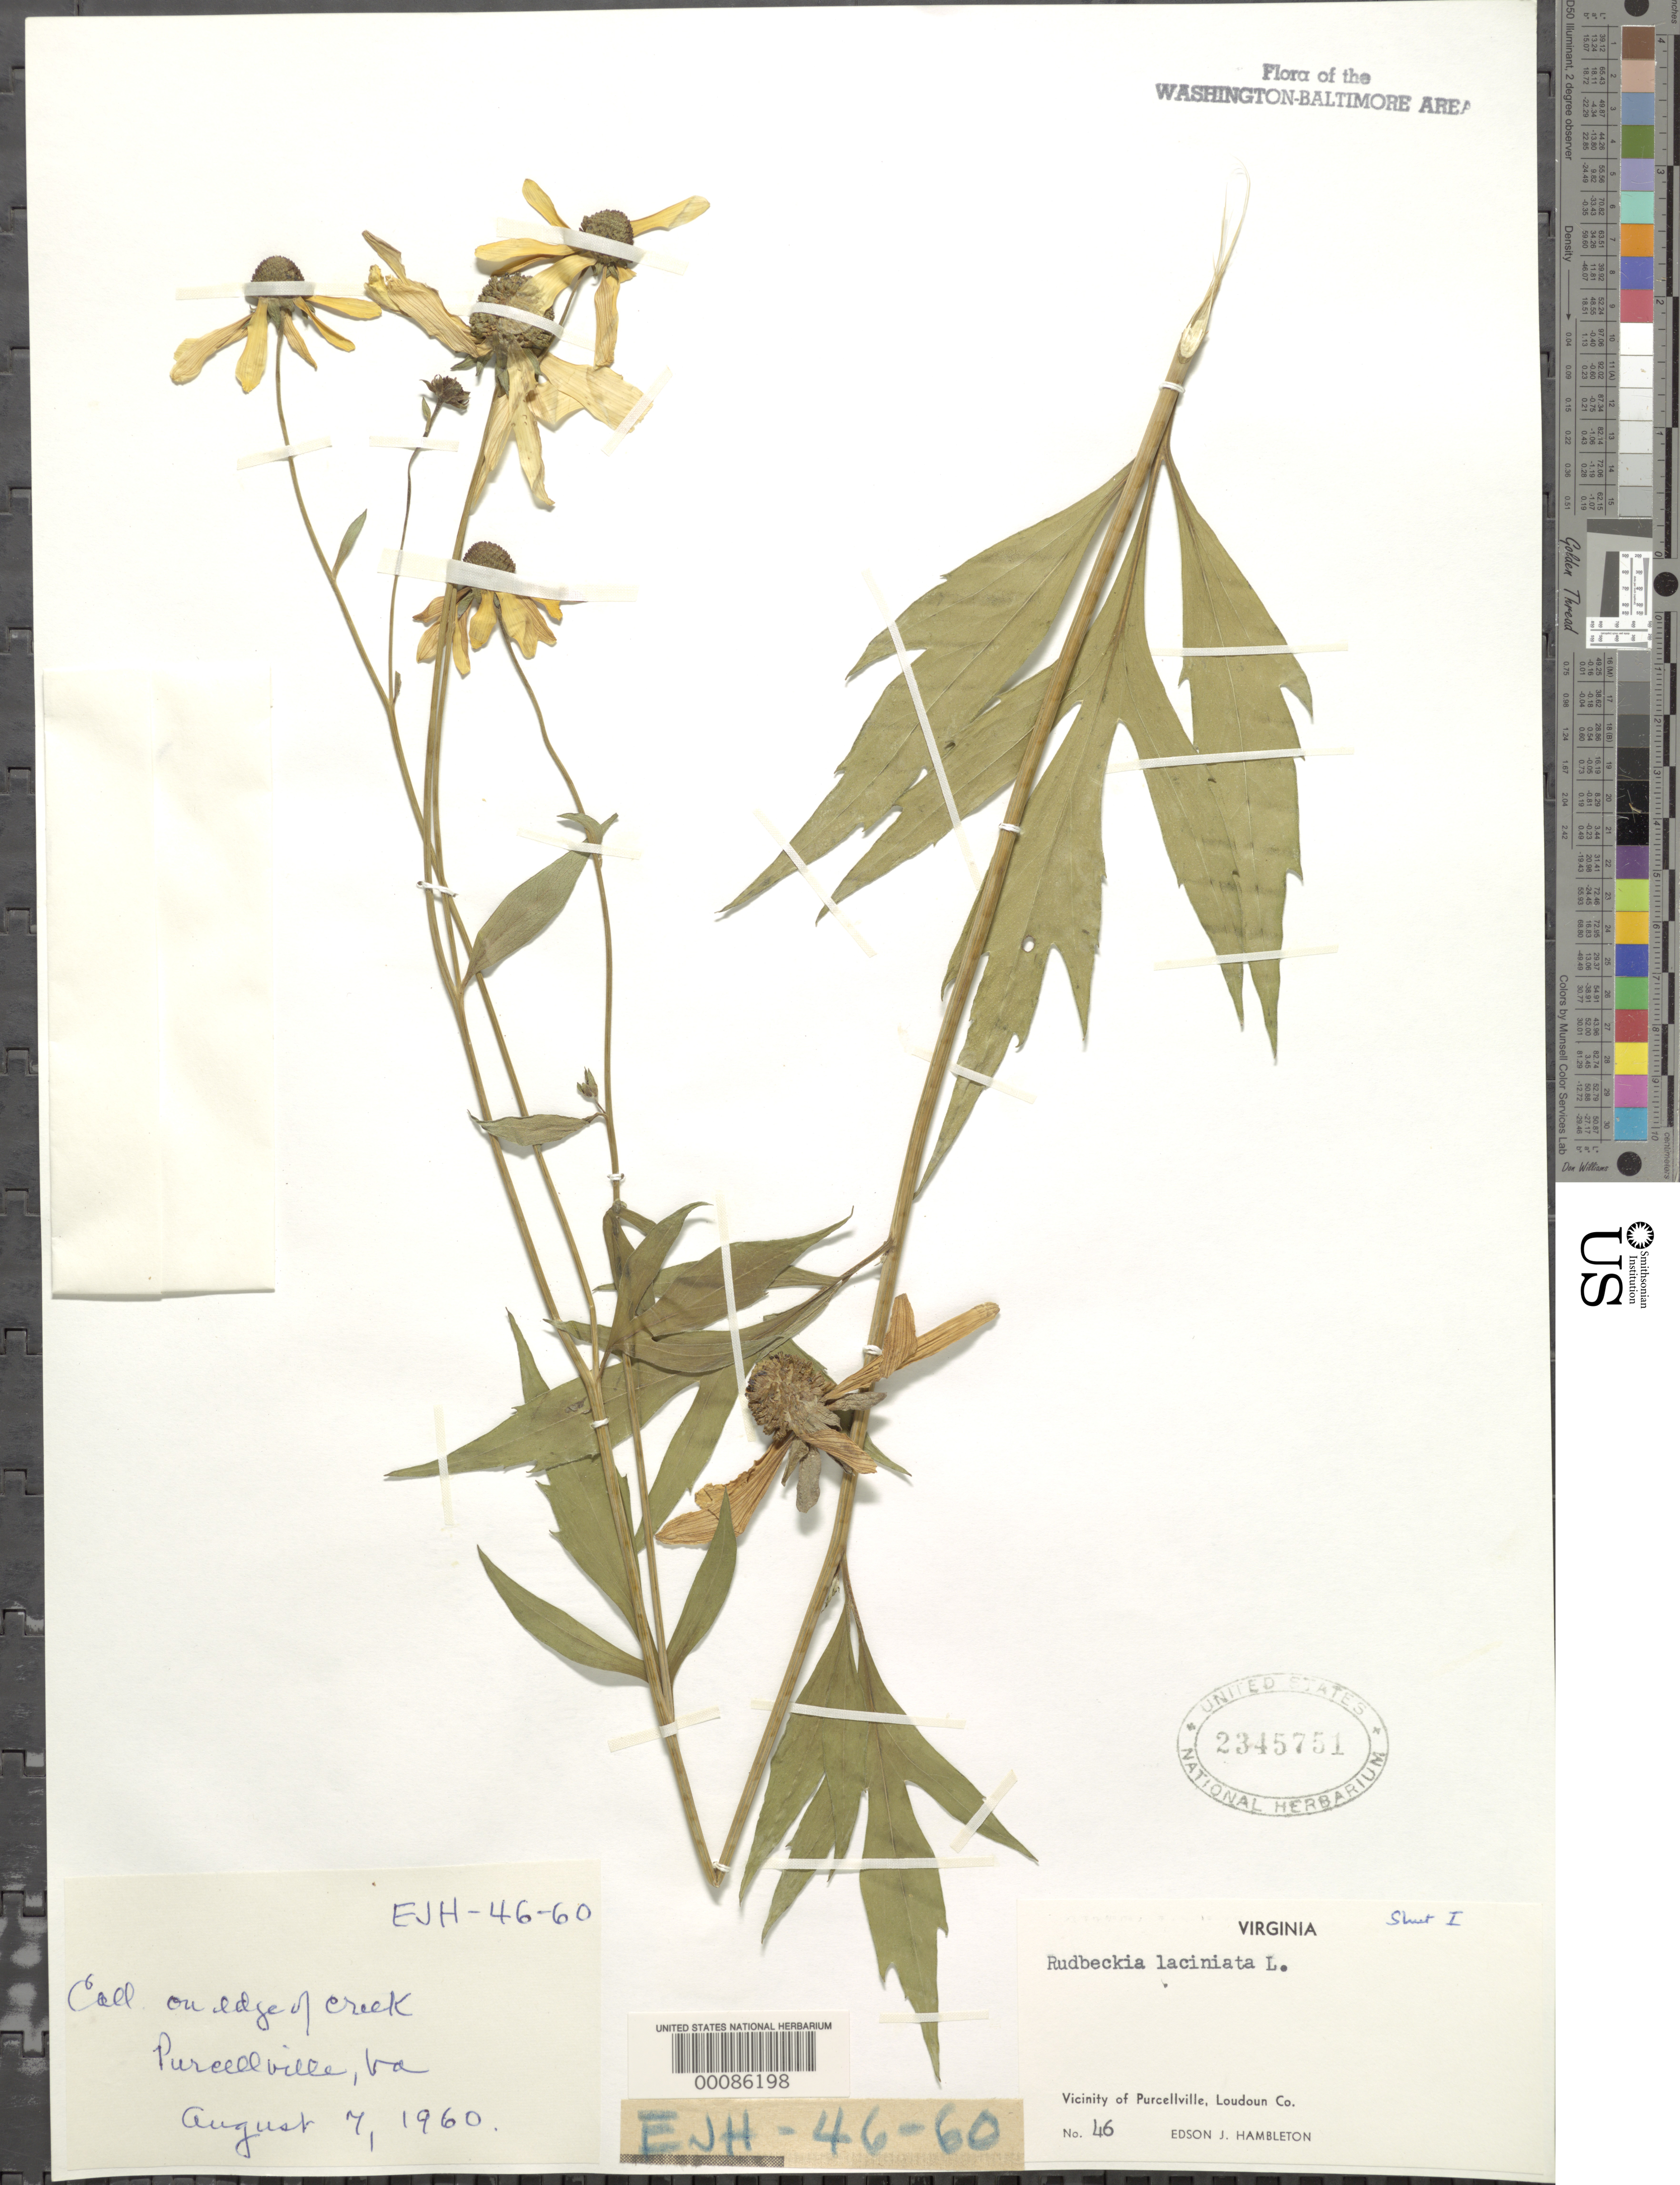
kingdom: Plantae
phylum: Tracheophyta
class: Magnoliopsida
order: Asterales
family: Asteraceae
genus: Rudbeckia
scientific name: Rudbeckia laciniata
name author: L.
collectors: E. Hambleton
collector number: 46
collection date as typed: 07 Aug 1960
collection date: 1960-08-07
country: United States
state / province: Virginia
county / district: Loudoun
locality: Purcellville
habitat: Creek edge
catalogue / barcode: US 2345751